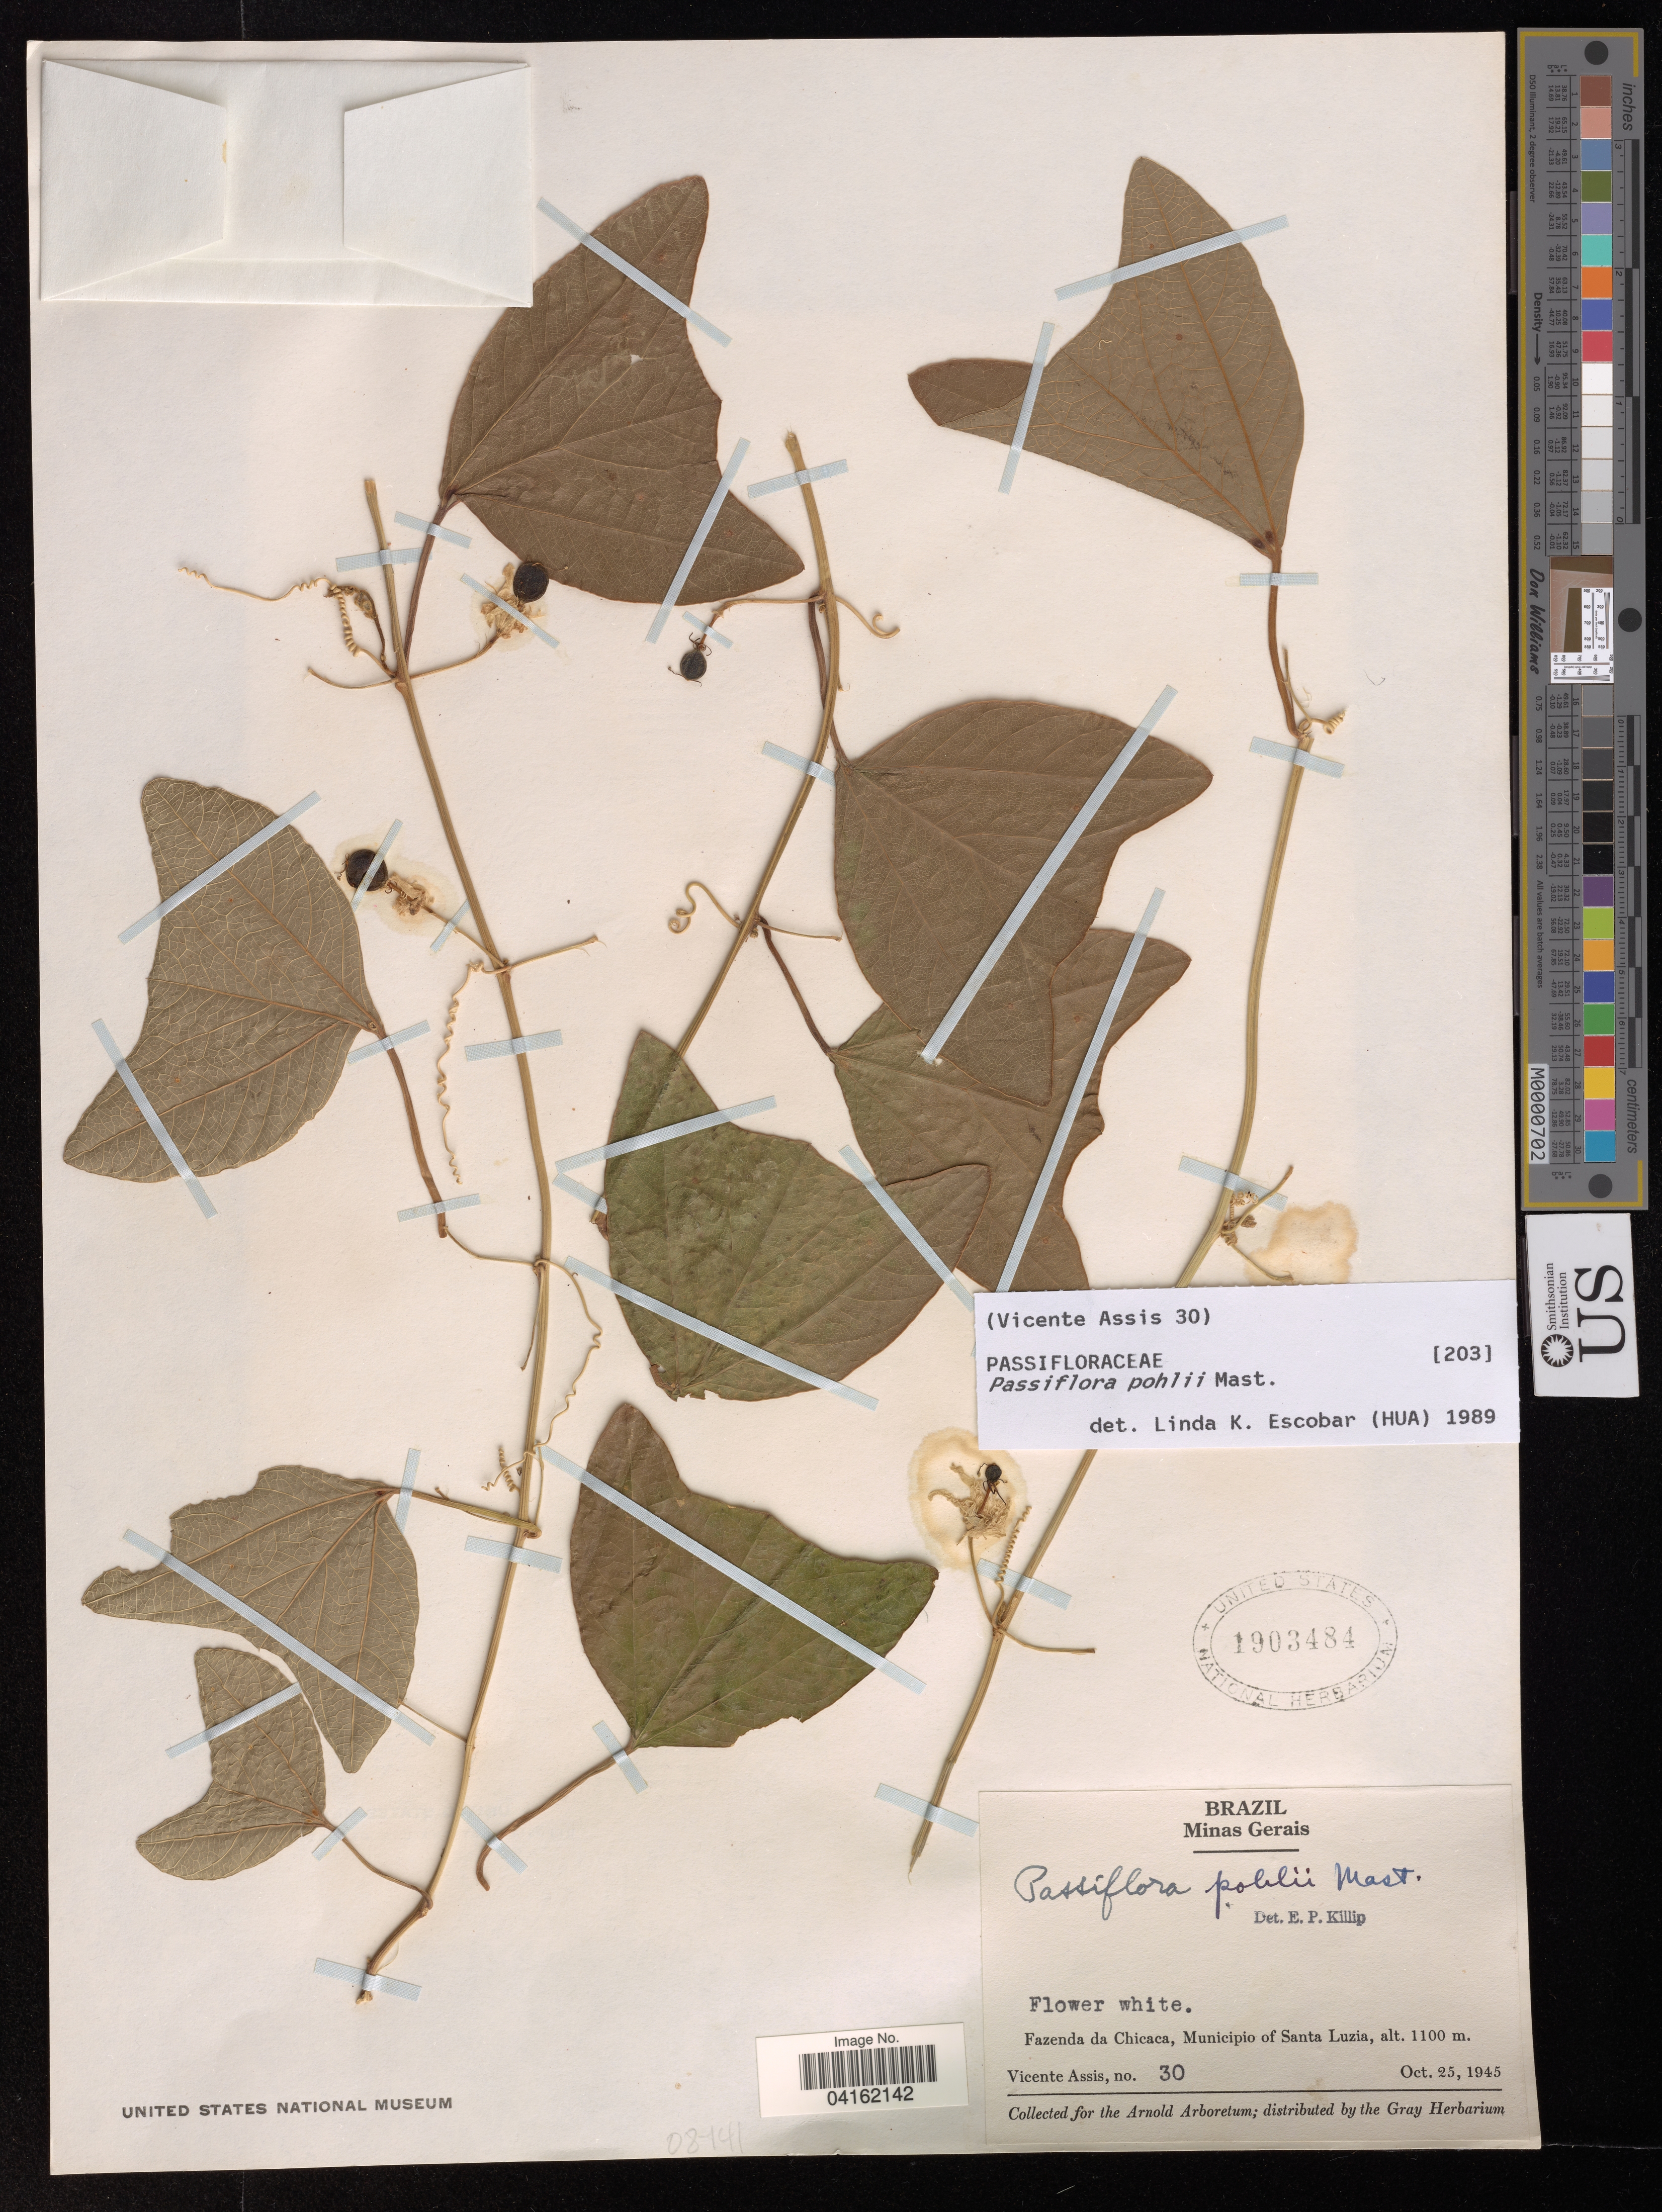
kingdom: Plantae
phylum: Tracheophyta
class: Magnoliopsida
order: Malpighiales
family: Passifloraceae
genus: Passiflora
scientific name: Passiflora pohlii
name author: Mast.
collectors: V. Assis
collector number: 30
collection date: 1945-10-25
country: Brazil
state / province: Minas Gerais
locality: Fazenda da Chicaca, Municipio of Santa Luzia.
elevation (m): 1100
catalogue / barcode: US 1903484